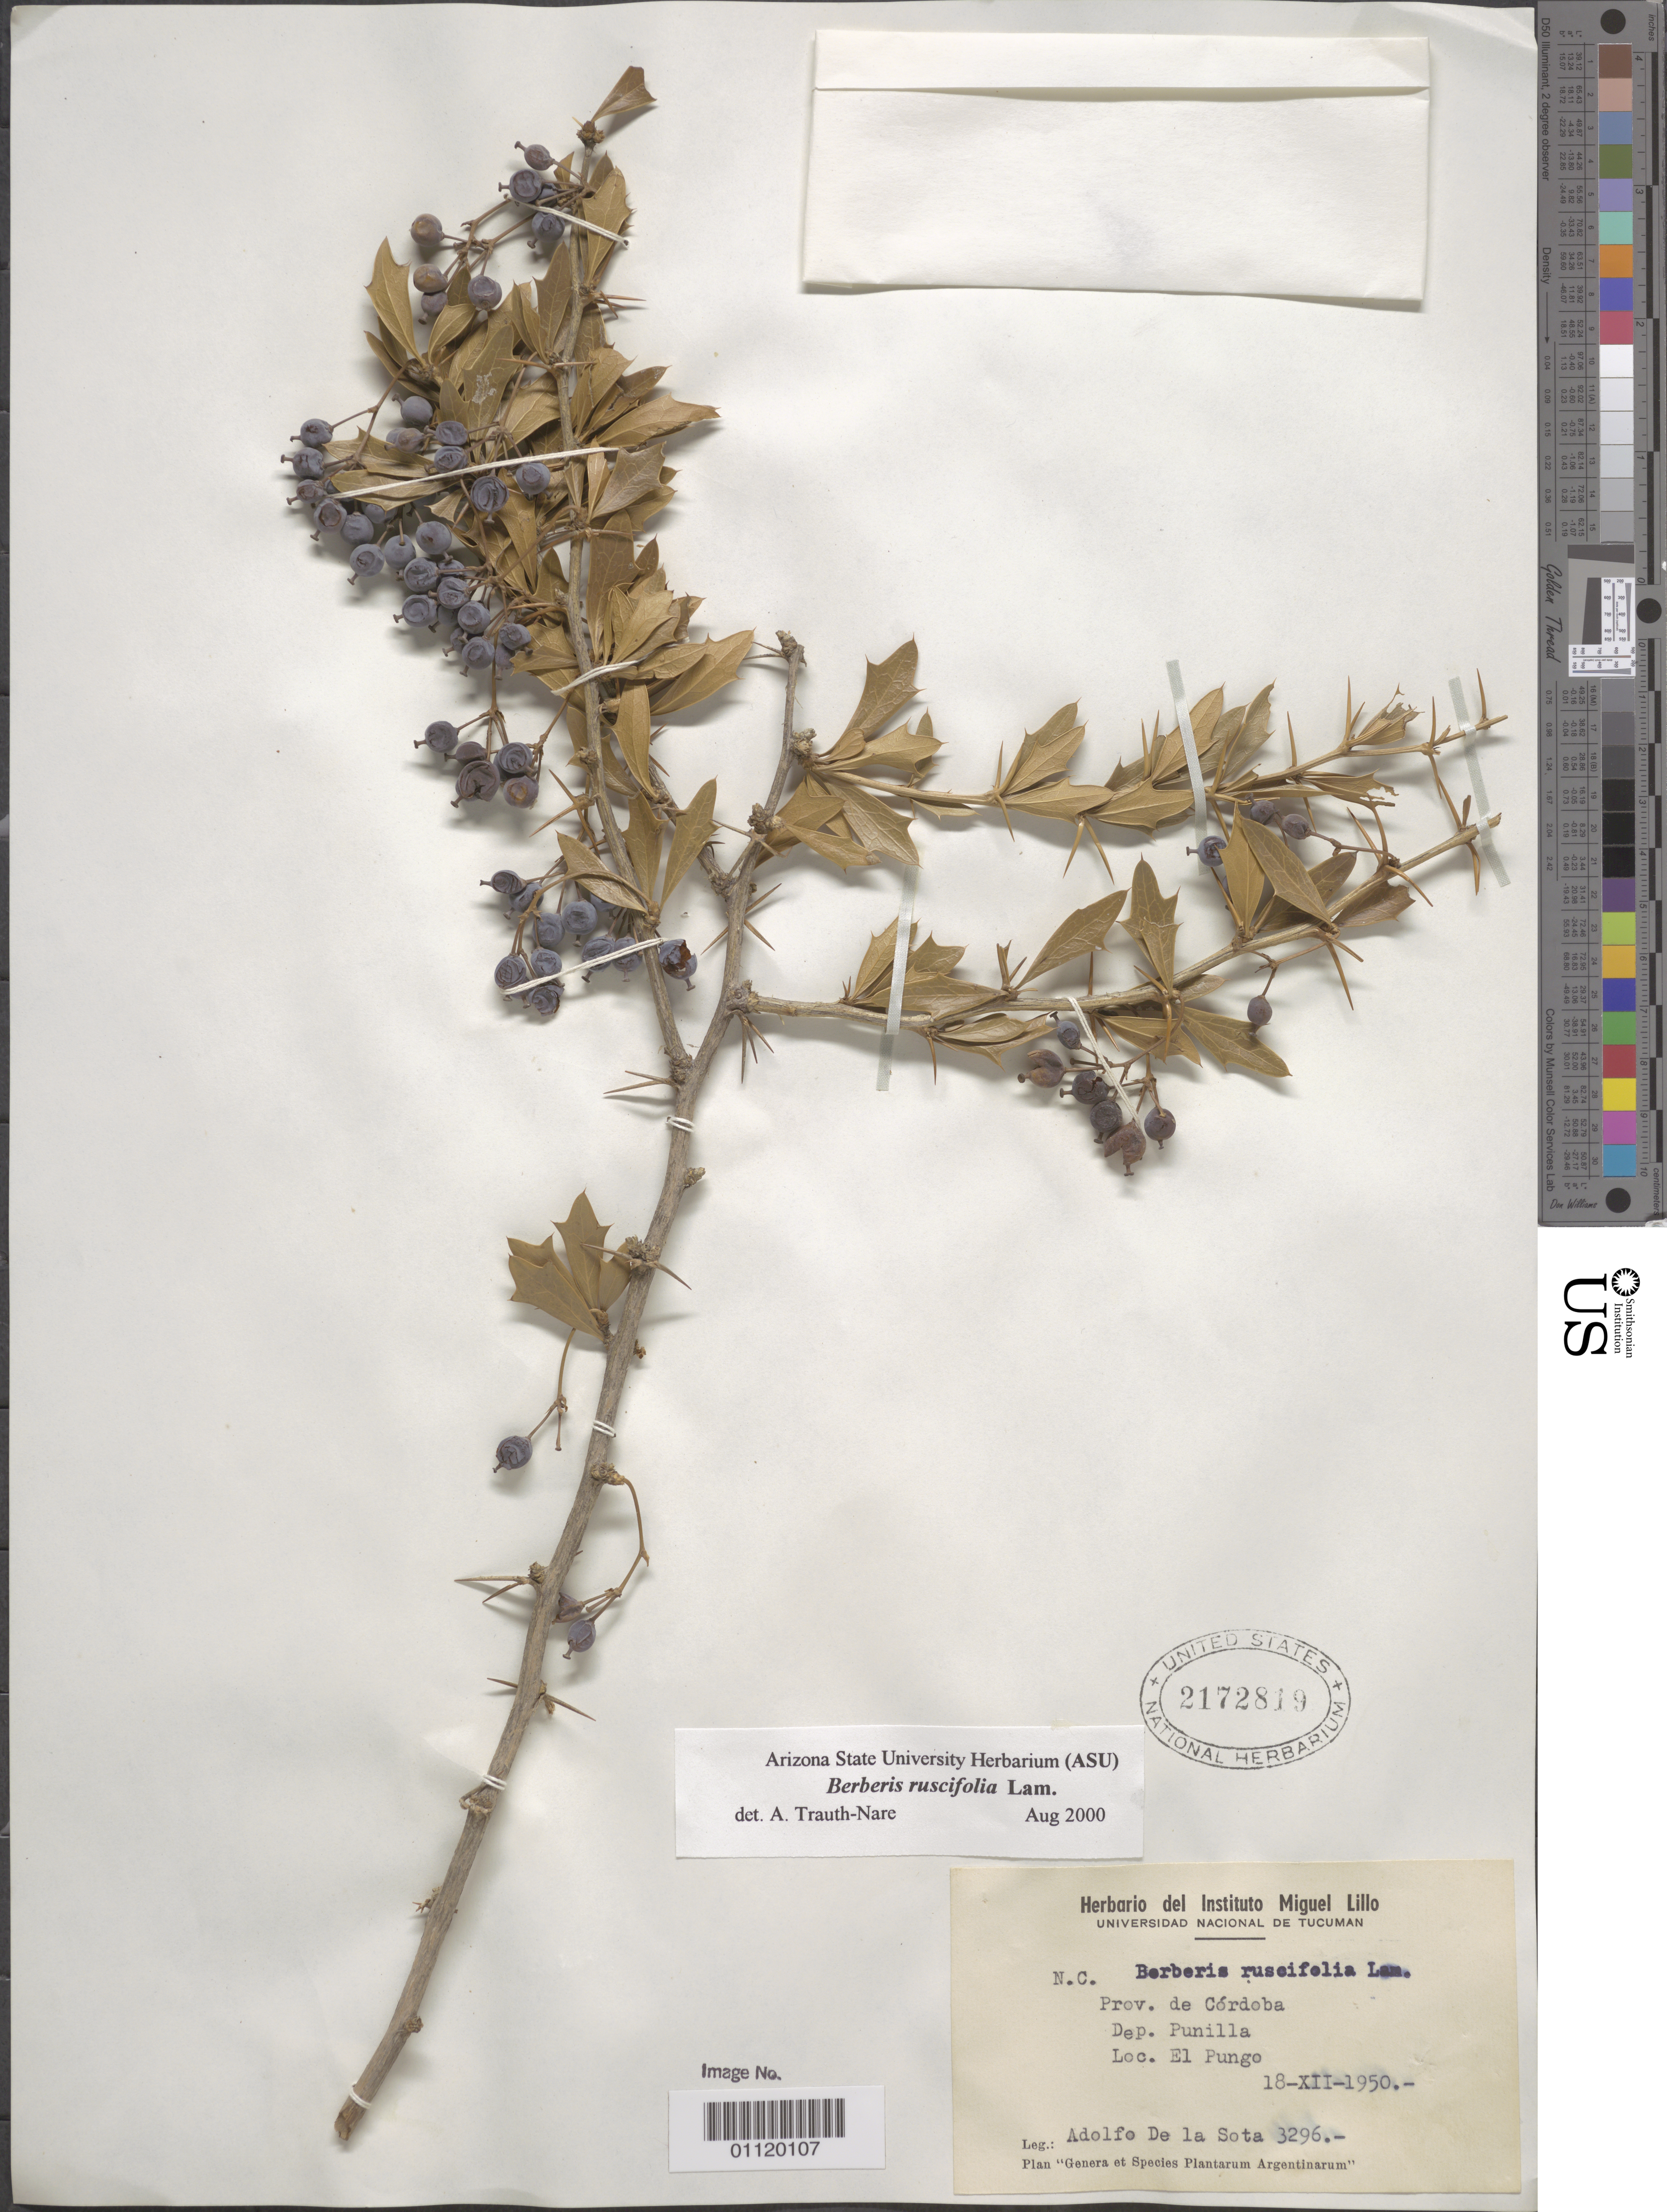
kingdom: Plantae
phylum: Tracheophyta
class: Magnoliopsida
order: Ranunculales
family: Berberidaceae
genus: Berberis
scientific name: Berberis ruscifolia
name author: Lam.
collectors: A. V de Sota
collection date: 1950-12-18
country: Argentina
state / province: Córdoba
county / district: Punilla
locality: El Fungo.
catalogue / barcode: US 2172819